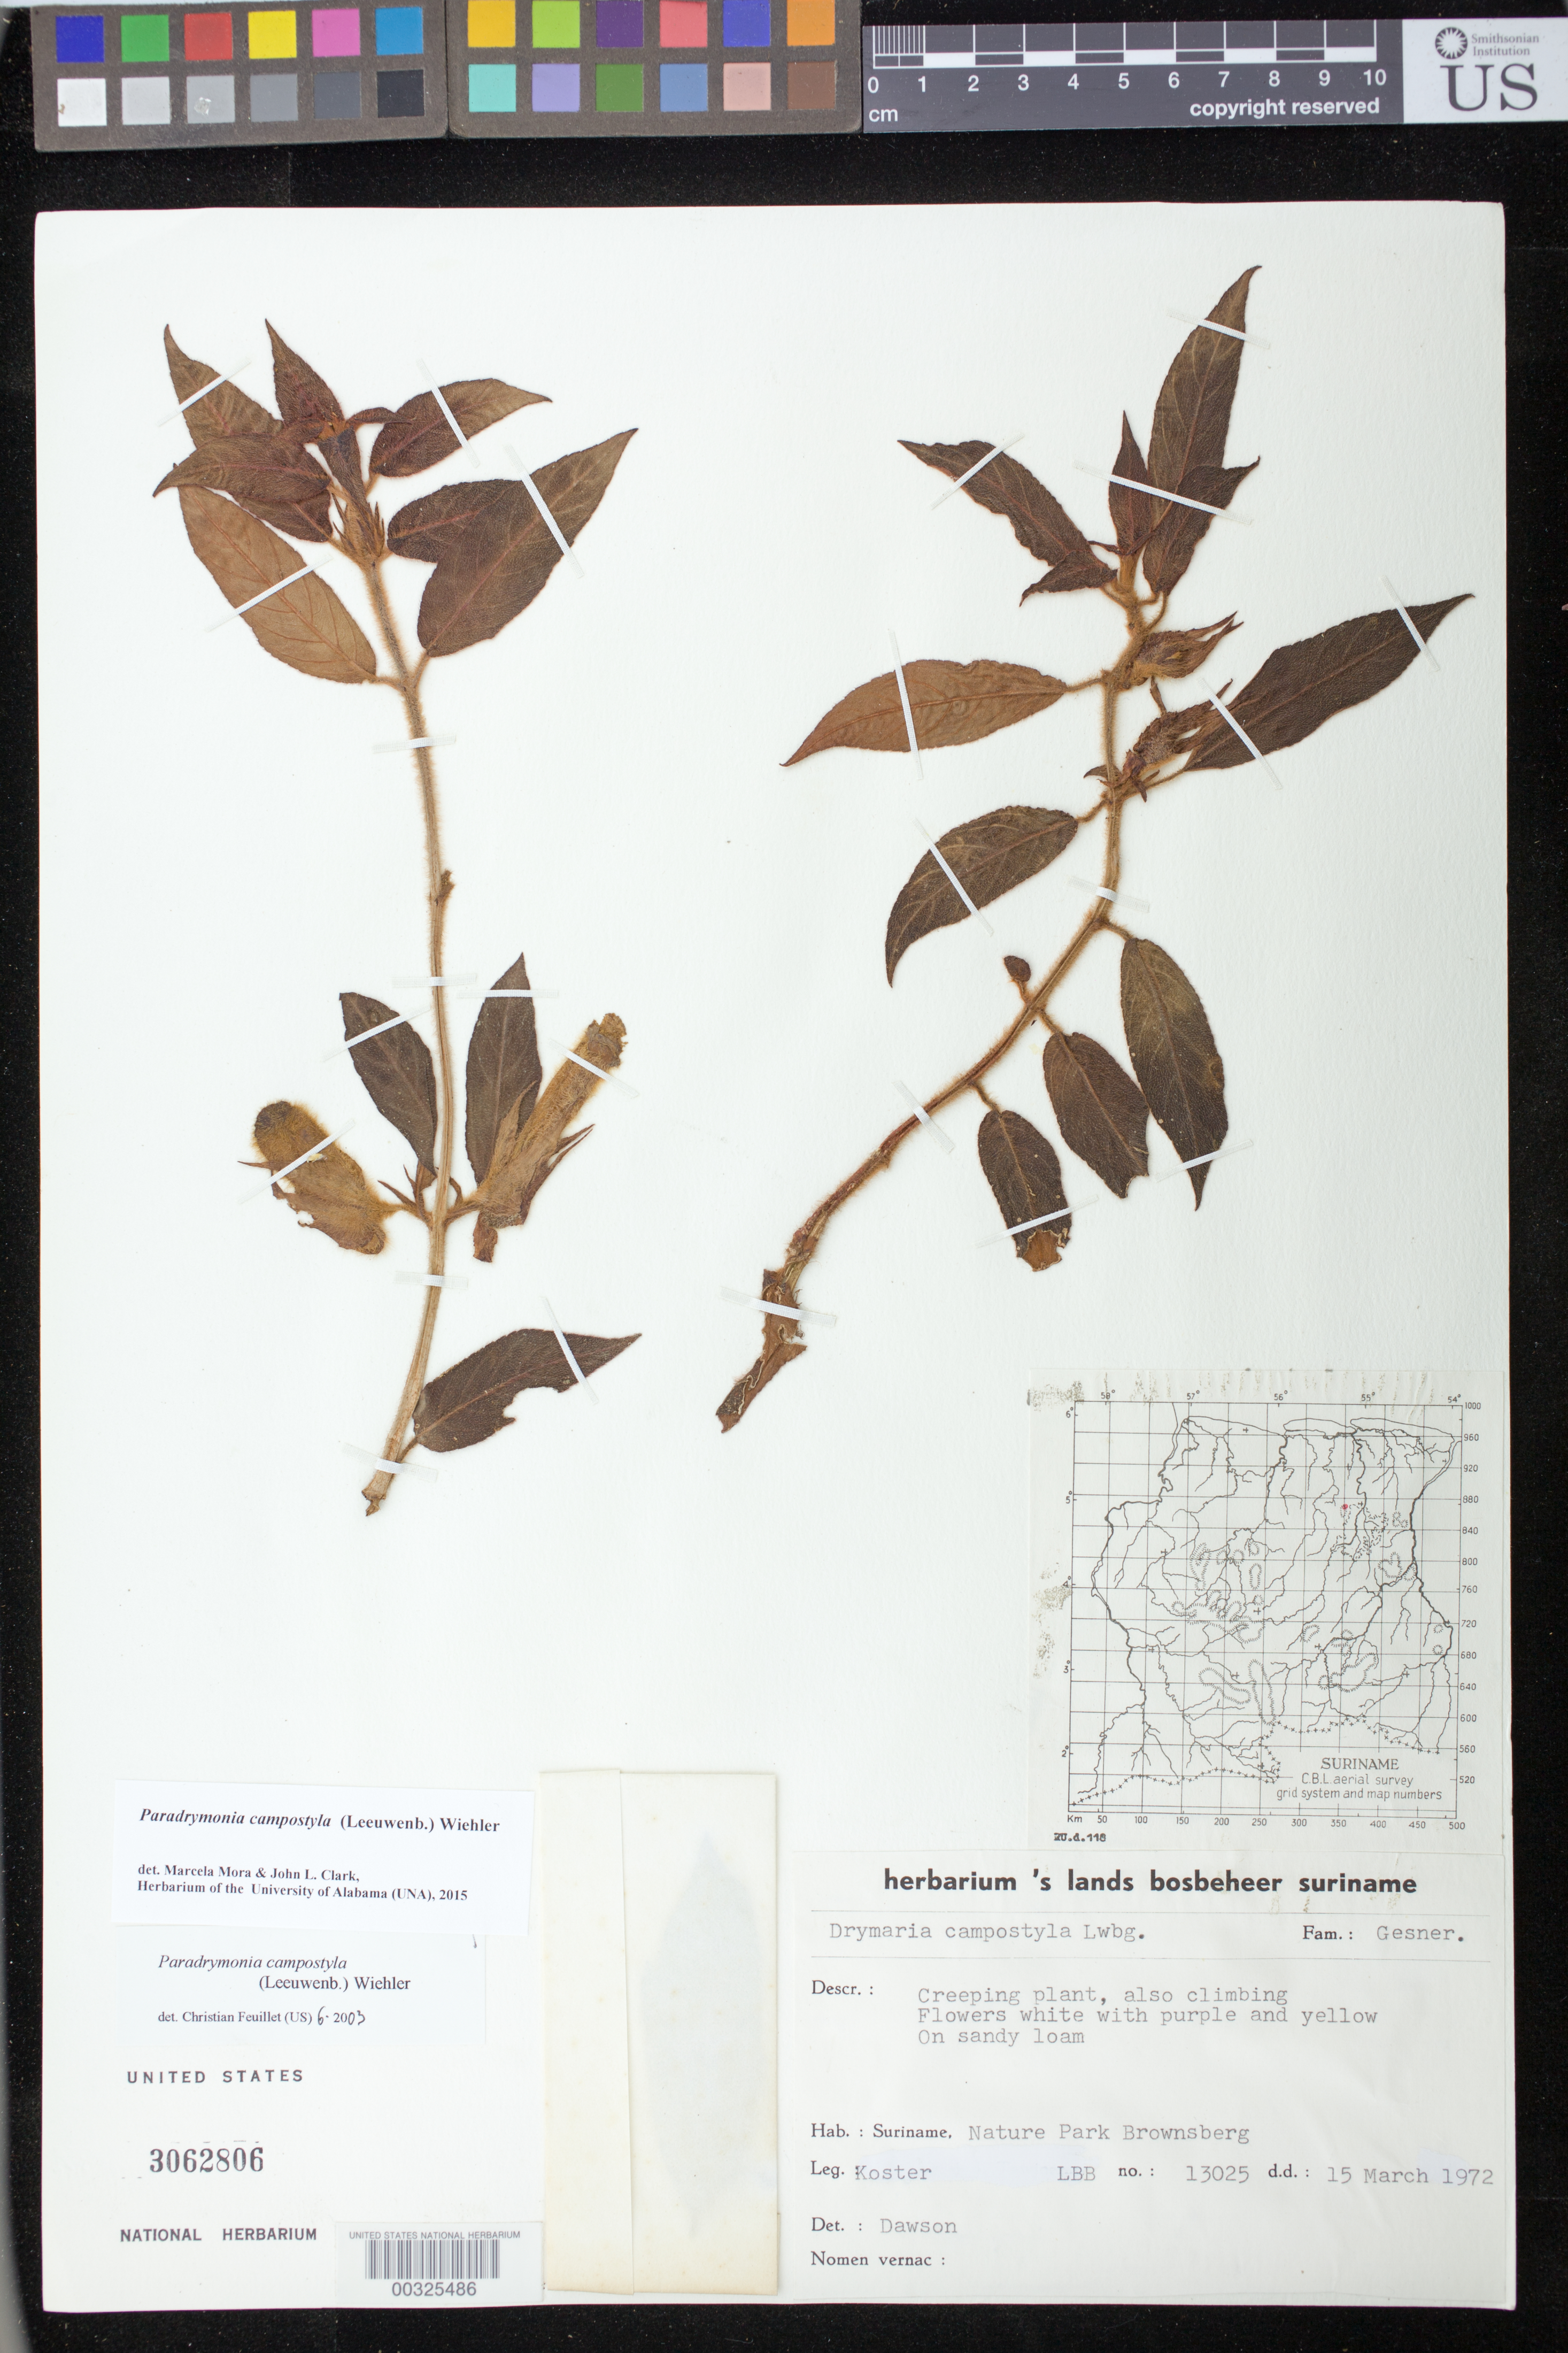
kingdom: Plantae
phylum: Tracheophyta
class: Magnoliopsida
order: Lamiales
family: Gesneriaceae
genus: Paradrymonia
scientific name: Paradrymonia campostyla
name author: (Leeuwenb.) Wiehler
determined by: Feuillet, C.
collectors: J. Koster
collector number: LBB 13025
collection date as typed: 15 Mar 1972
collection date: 1972-03-15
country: Suriname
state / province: Brokopondo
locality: Nature Park Brownsberg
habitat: On sandy loam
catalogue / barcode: US 3062806